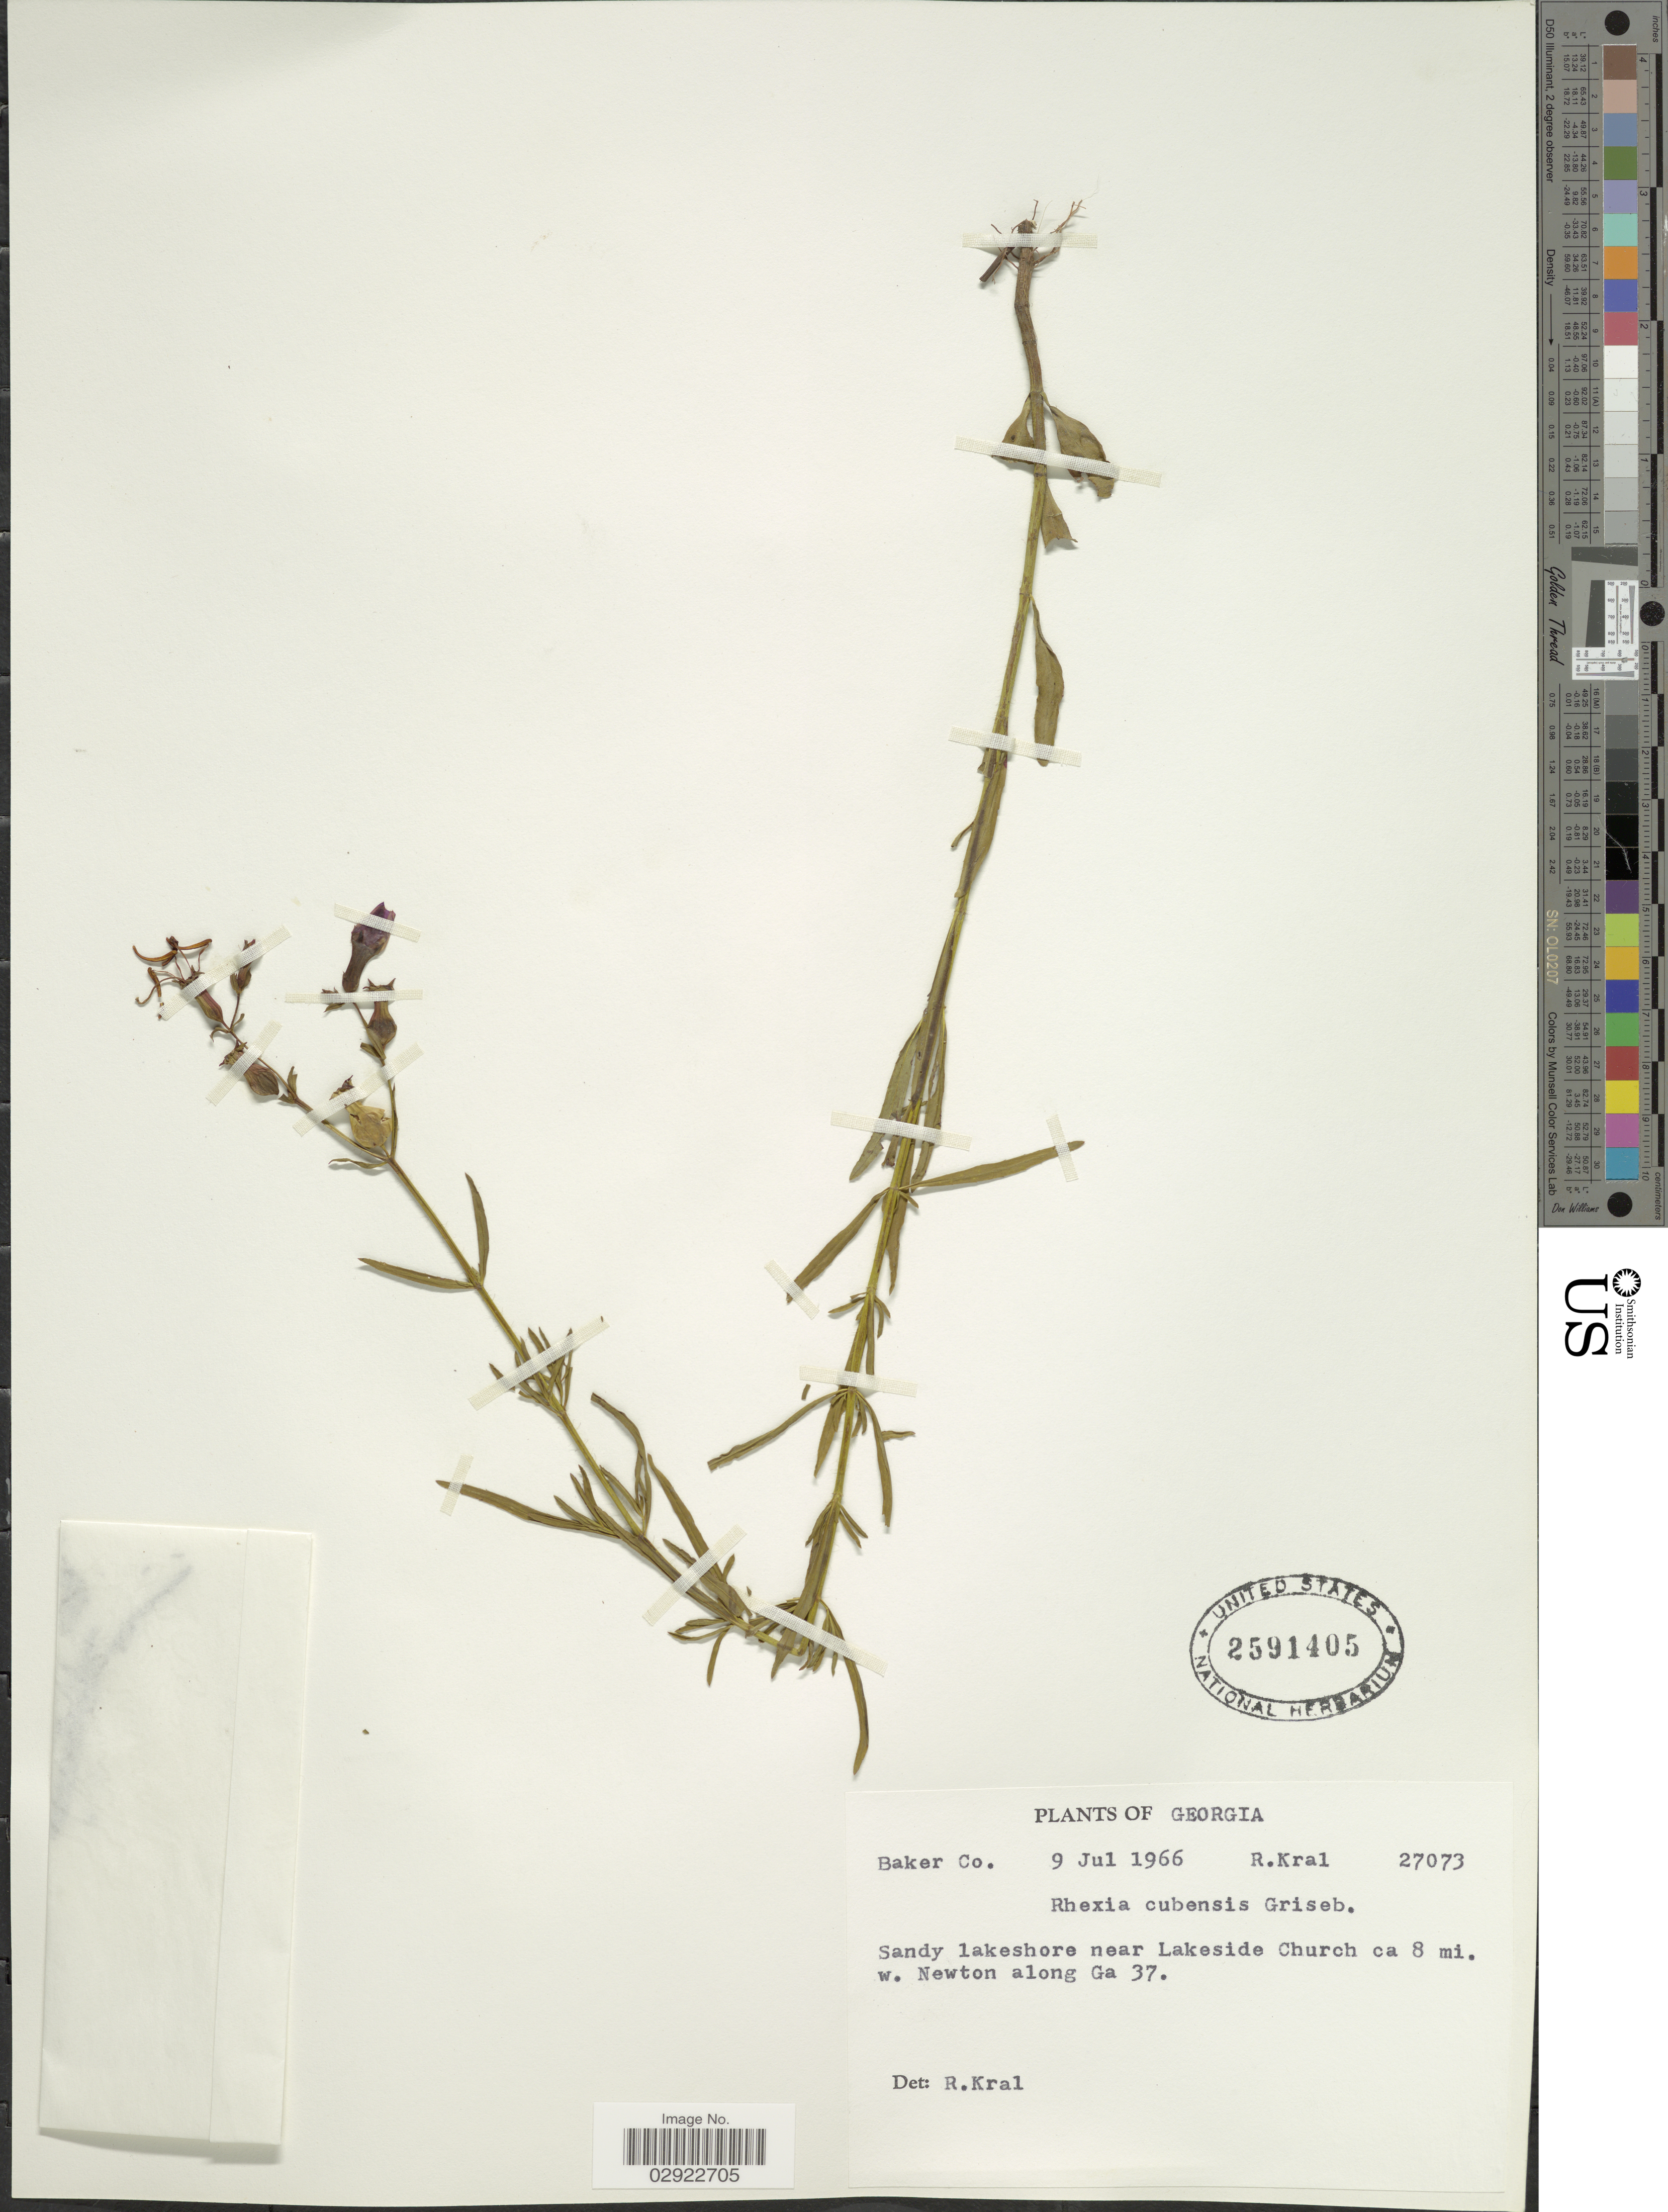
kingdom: Plantae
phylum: Tracheophyta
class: Magnoliopsida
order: Myrtales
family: Melastomataceae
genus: Rhexia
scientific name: Rhexia cubensis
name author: Griseb.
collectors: R. Kral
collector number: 27073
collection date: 1966-07-09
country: United States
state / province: Georgia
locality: Baker Co. Sandy lakeshore near Lakeside Church ca 8 mi. w. Newton along Ga 37.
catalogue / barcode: US 2591405